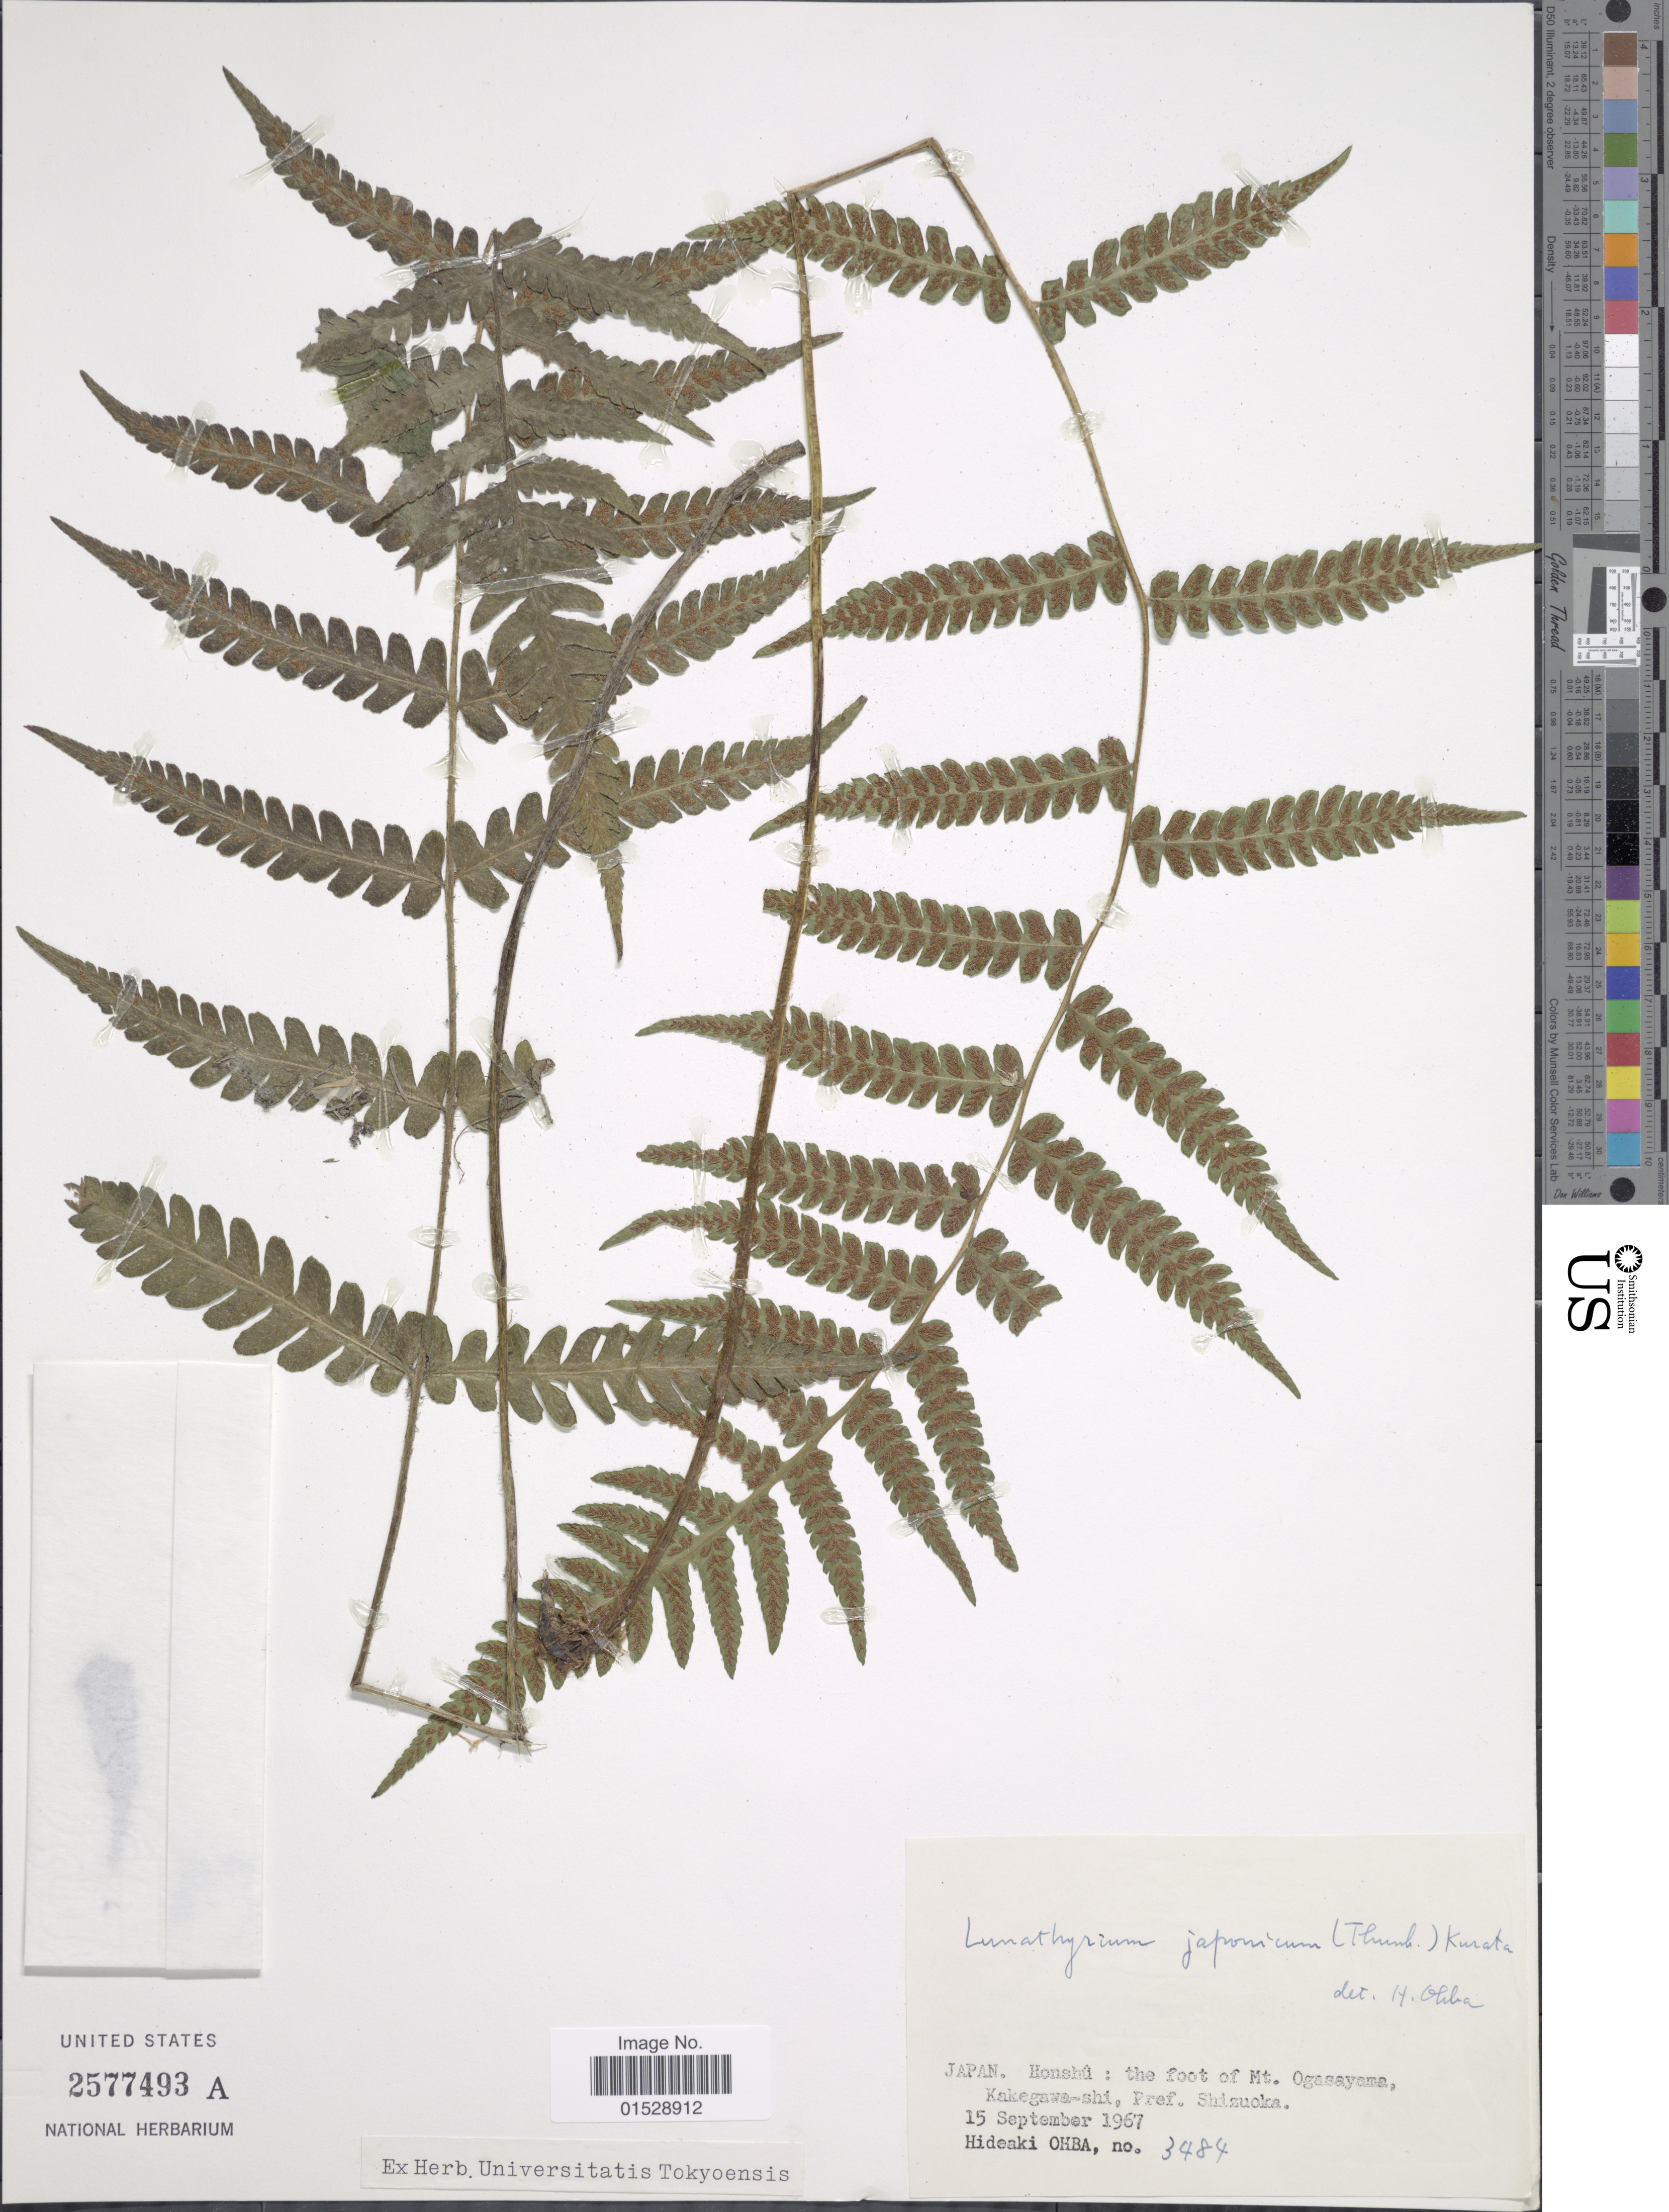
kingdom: Plantae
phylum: Tracheophyta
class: Polypodiopsida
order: Polypodiales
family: Athyriaceae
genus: Deparia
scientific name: Deparia japonica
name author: (Thunb.) M. Kato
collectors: H. Ohba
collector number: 3484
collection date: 1967-09-15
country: Japan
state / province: Sizuoka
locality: Japan, Honshu: the foot of Mt. Ogasayama, Kakegawa-shi, Pref. Shizuoka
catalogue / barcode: US 2577493A